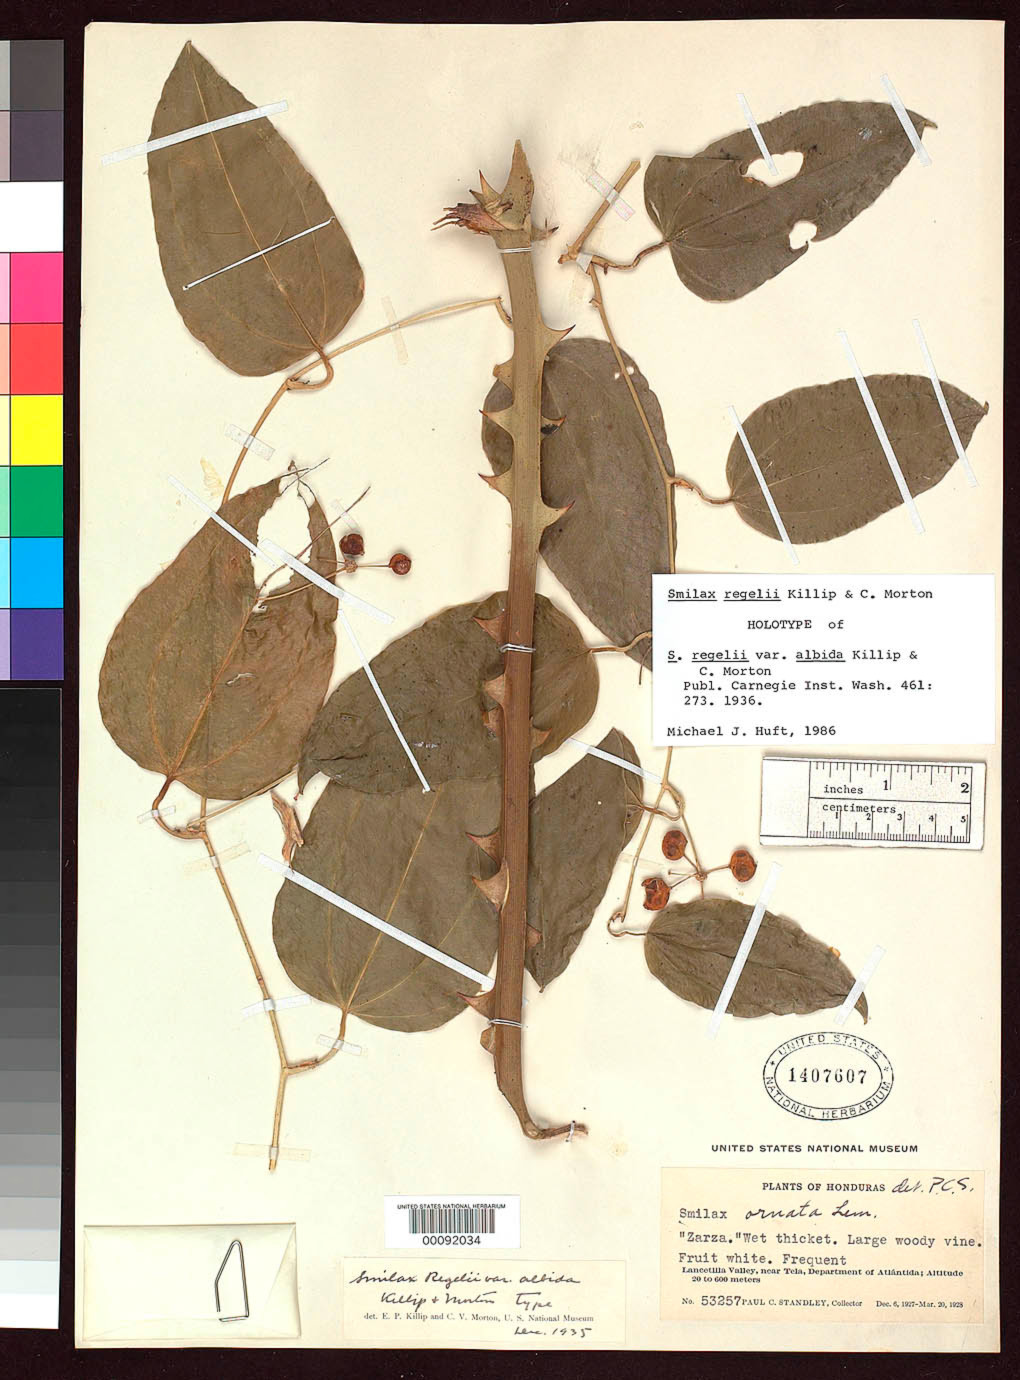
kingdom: Plantae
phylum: Tracheophyta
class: Liliopsida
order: Liliales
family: Smilacaceae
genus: Smilax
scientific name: Smilax regelii var. albida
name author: Killip & C.V. Morton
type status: Holotype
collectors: P. C. Standley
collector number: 53257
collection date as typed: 06 Dec 1927 to 20 Mar 1928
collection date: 1927-12-06/1928-03-20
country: Honduras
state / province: Atlántida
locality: Lancetilla Valley, near Tela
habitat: Wet thicket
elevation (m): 20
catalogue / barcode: US 1407607